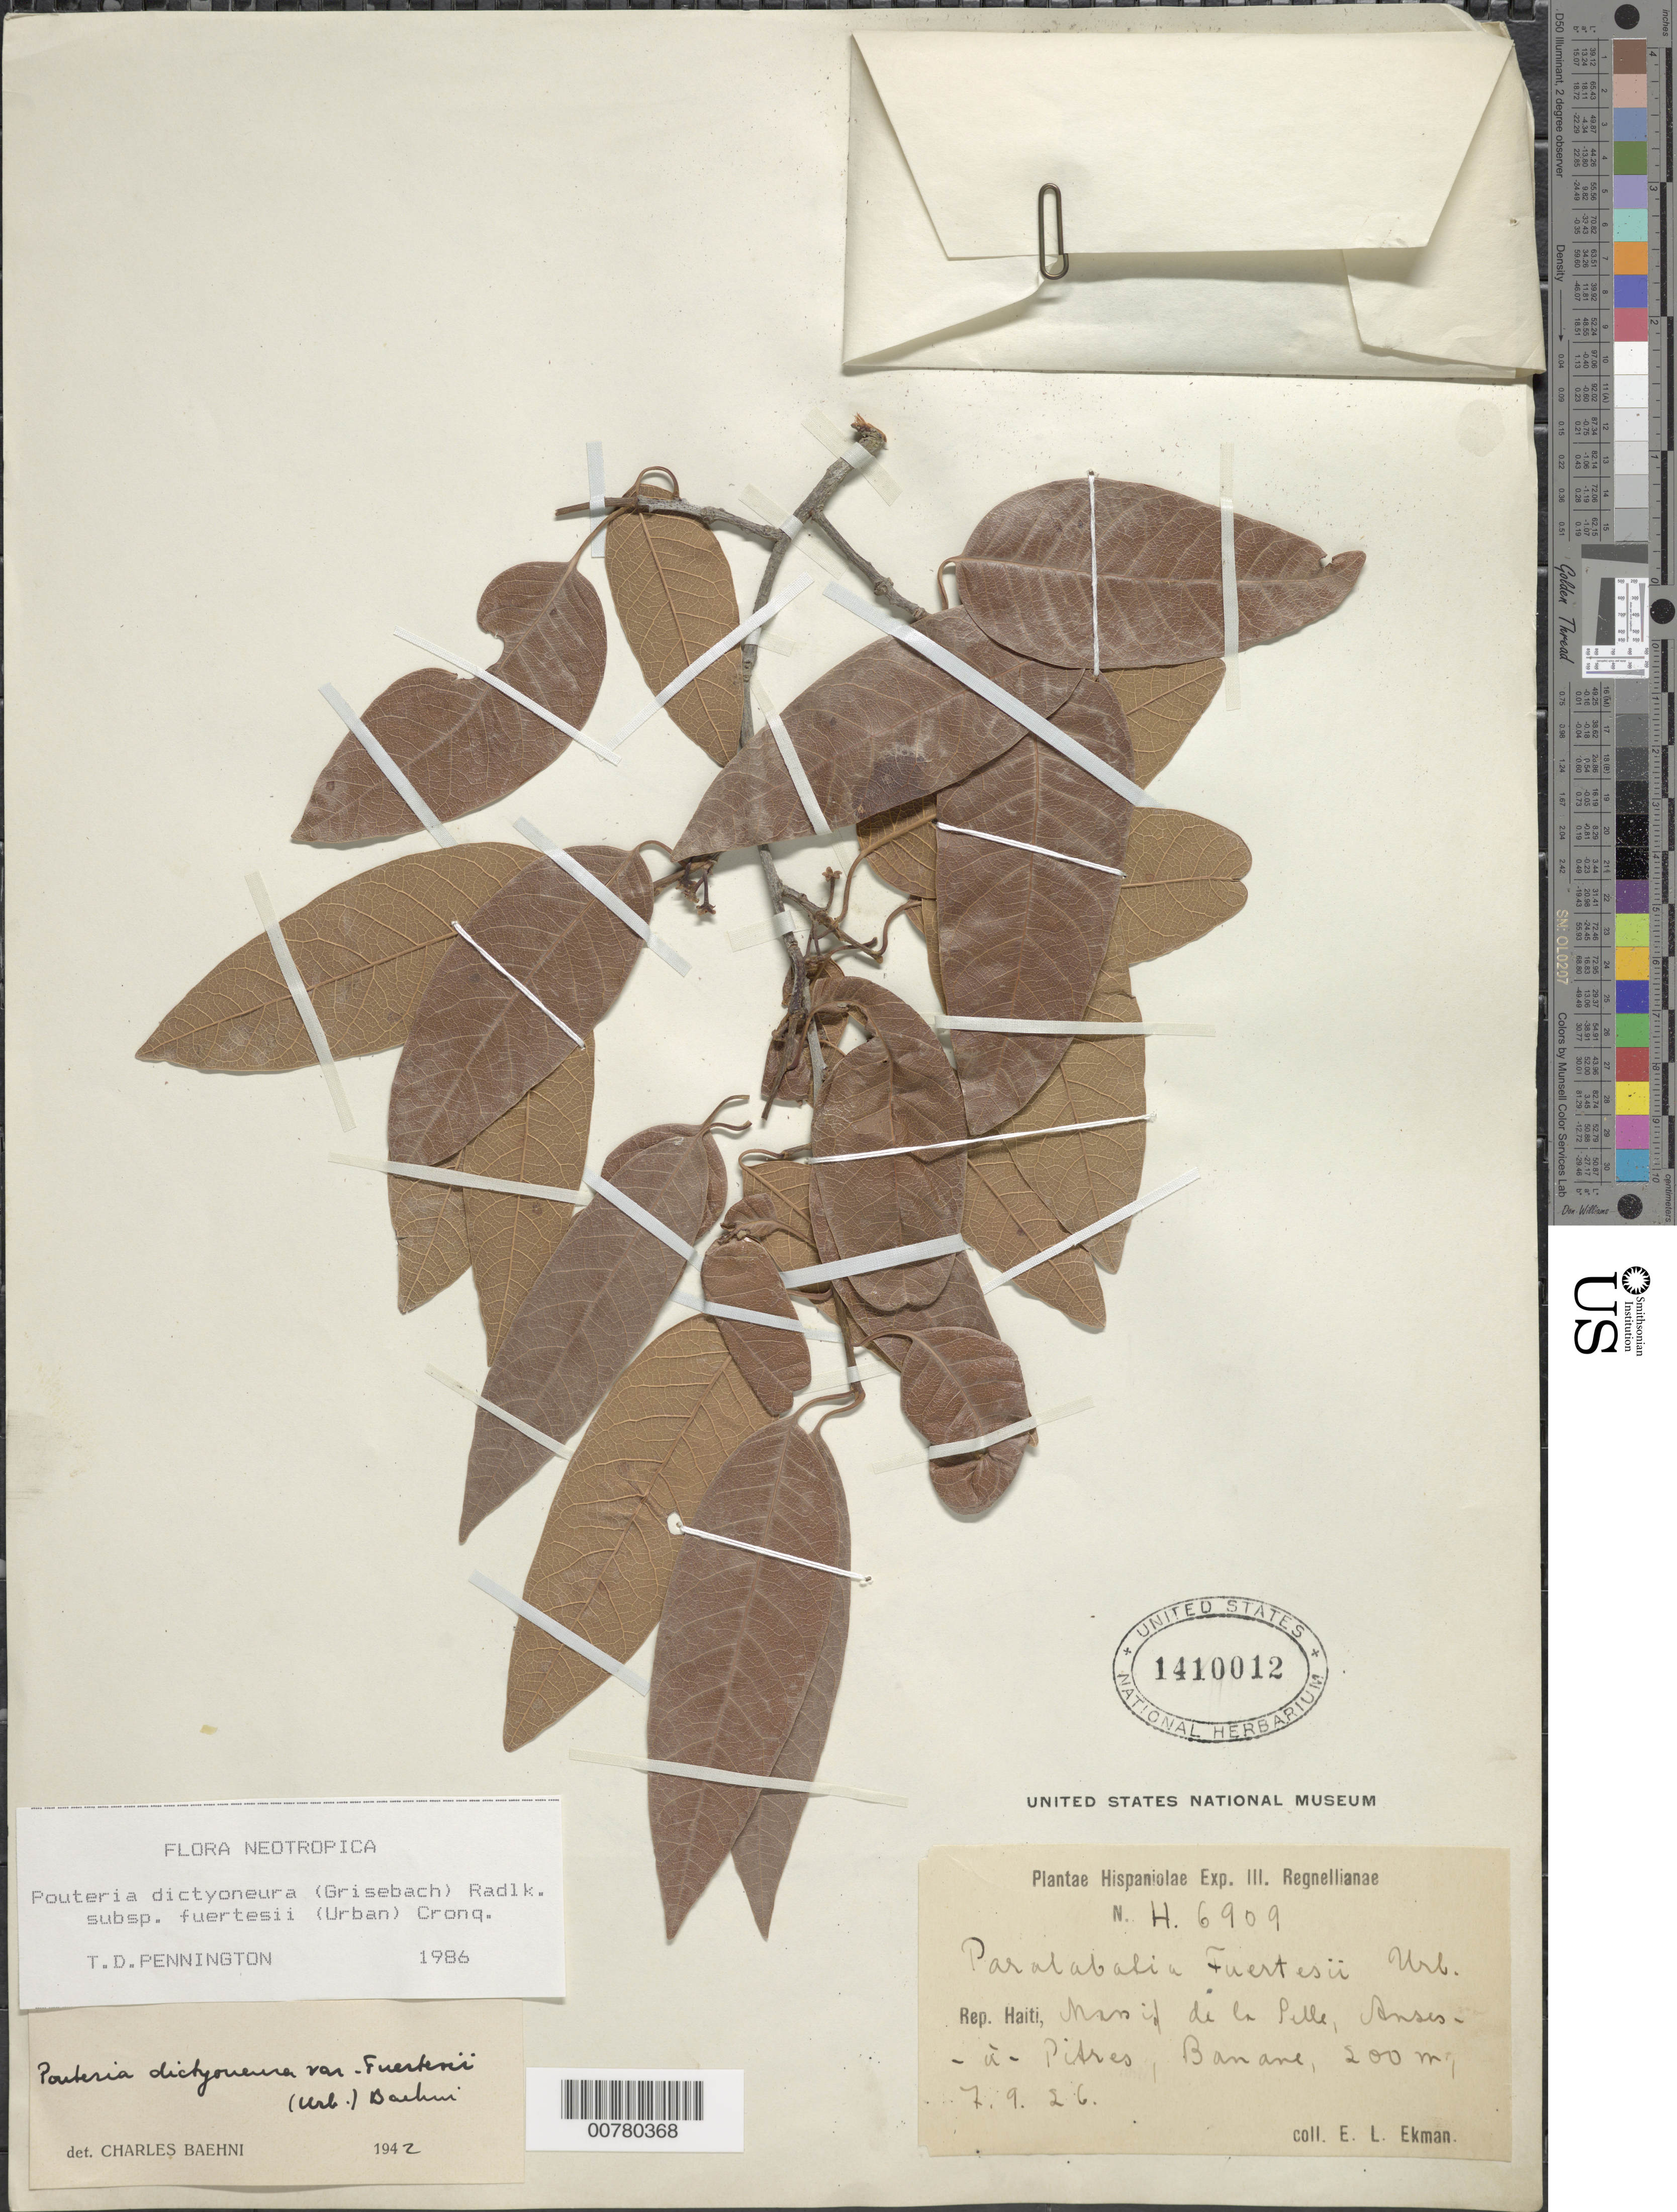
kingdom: Plantae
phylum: Tracheophyta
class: Magnoliopsida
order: Ericales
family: Sapotaceae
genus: Pouteria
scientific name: Pouteria dictyoneura subsp. fuertesii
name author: (Urb.) Cronq.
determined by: Pennington, T. D., (K)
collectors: E. L. Ekman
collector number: H 6909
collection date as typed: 07 Sep 1926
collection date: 1926-09-07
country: Haiti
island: Hispaniola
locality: Massif de la Selle, Anses-à-Pitres, Banàne.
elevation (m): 200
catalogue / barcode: US 1410012